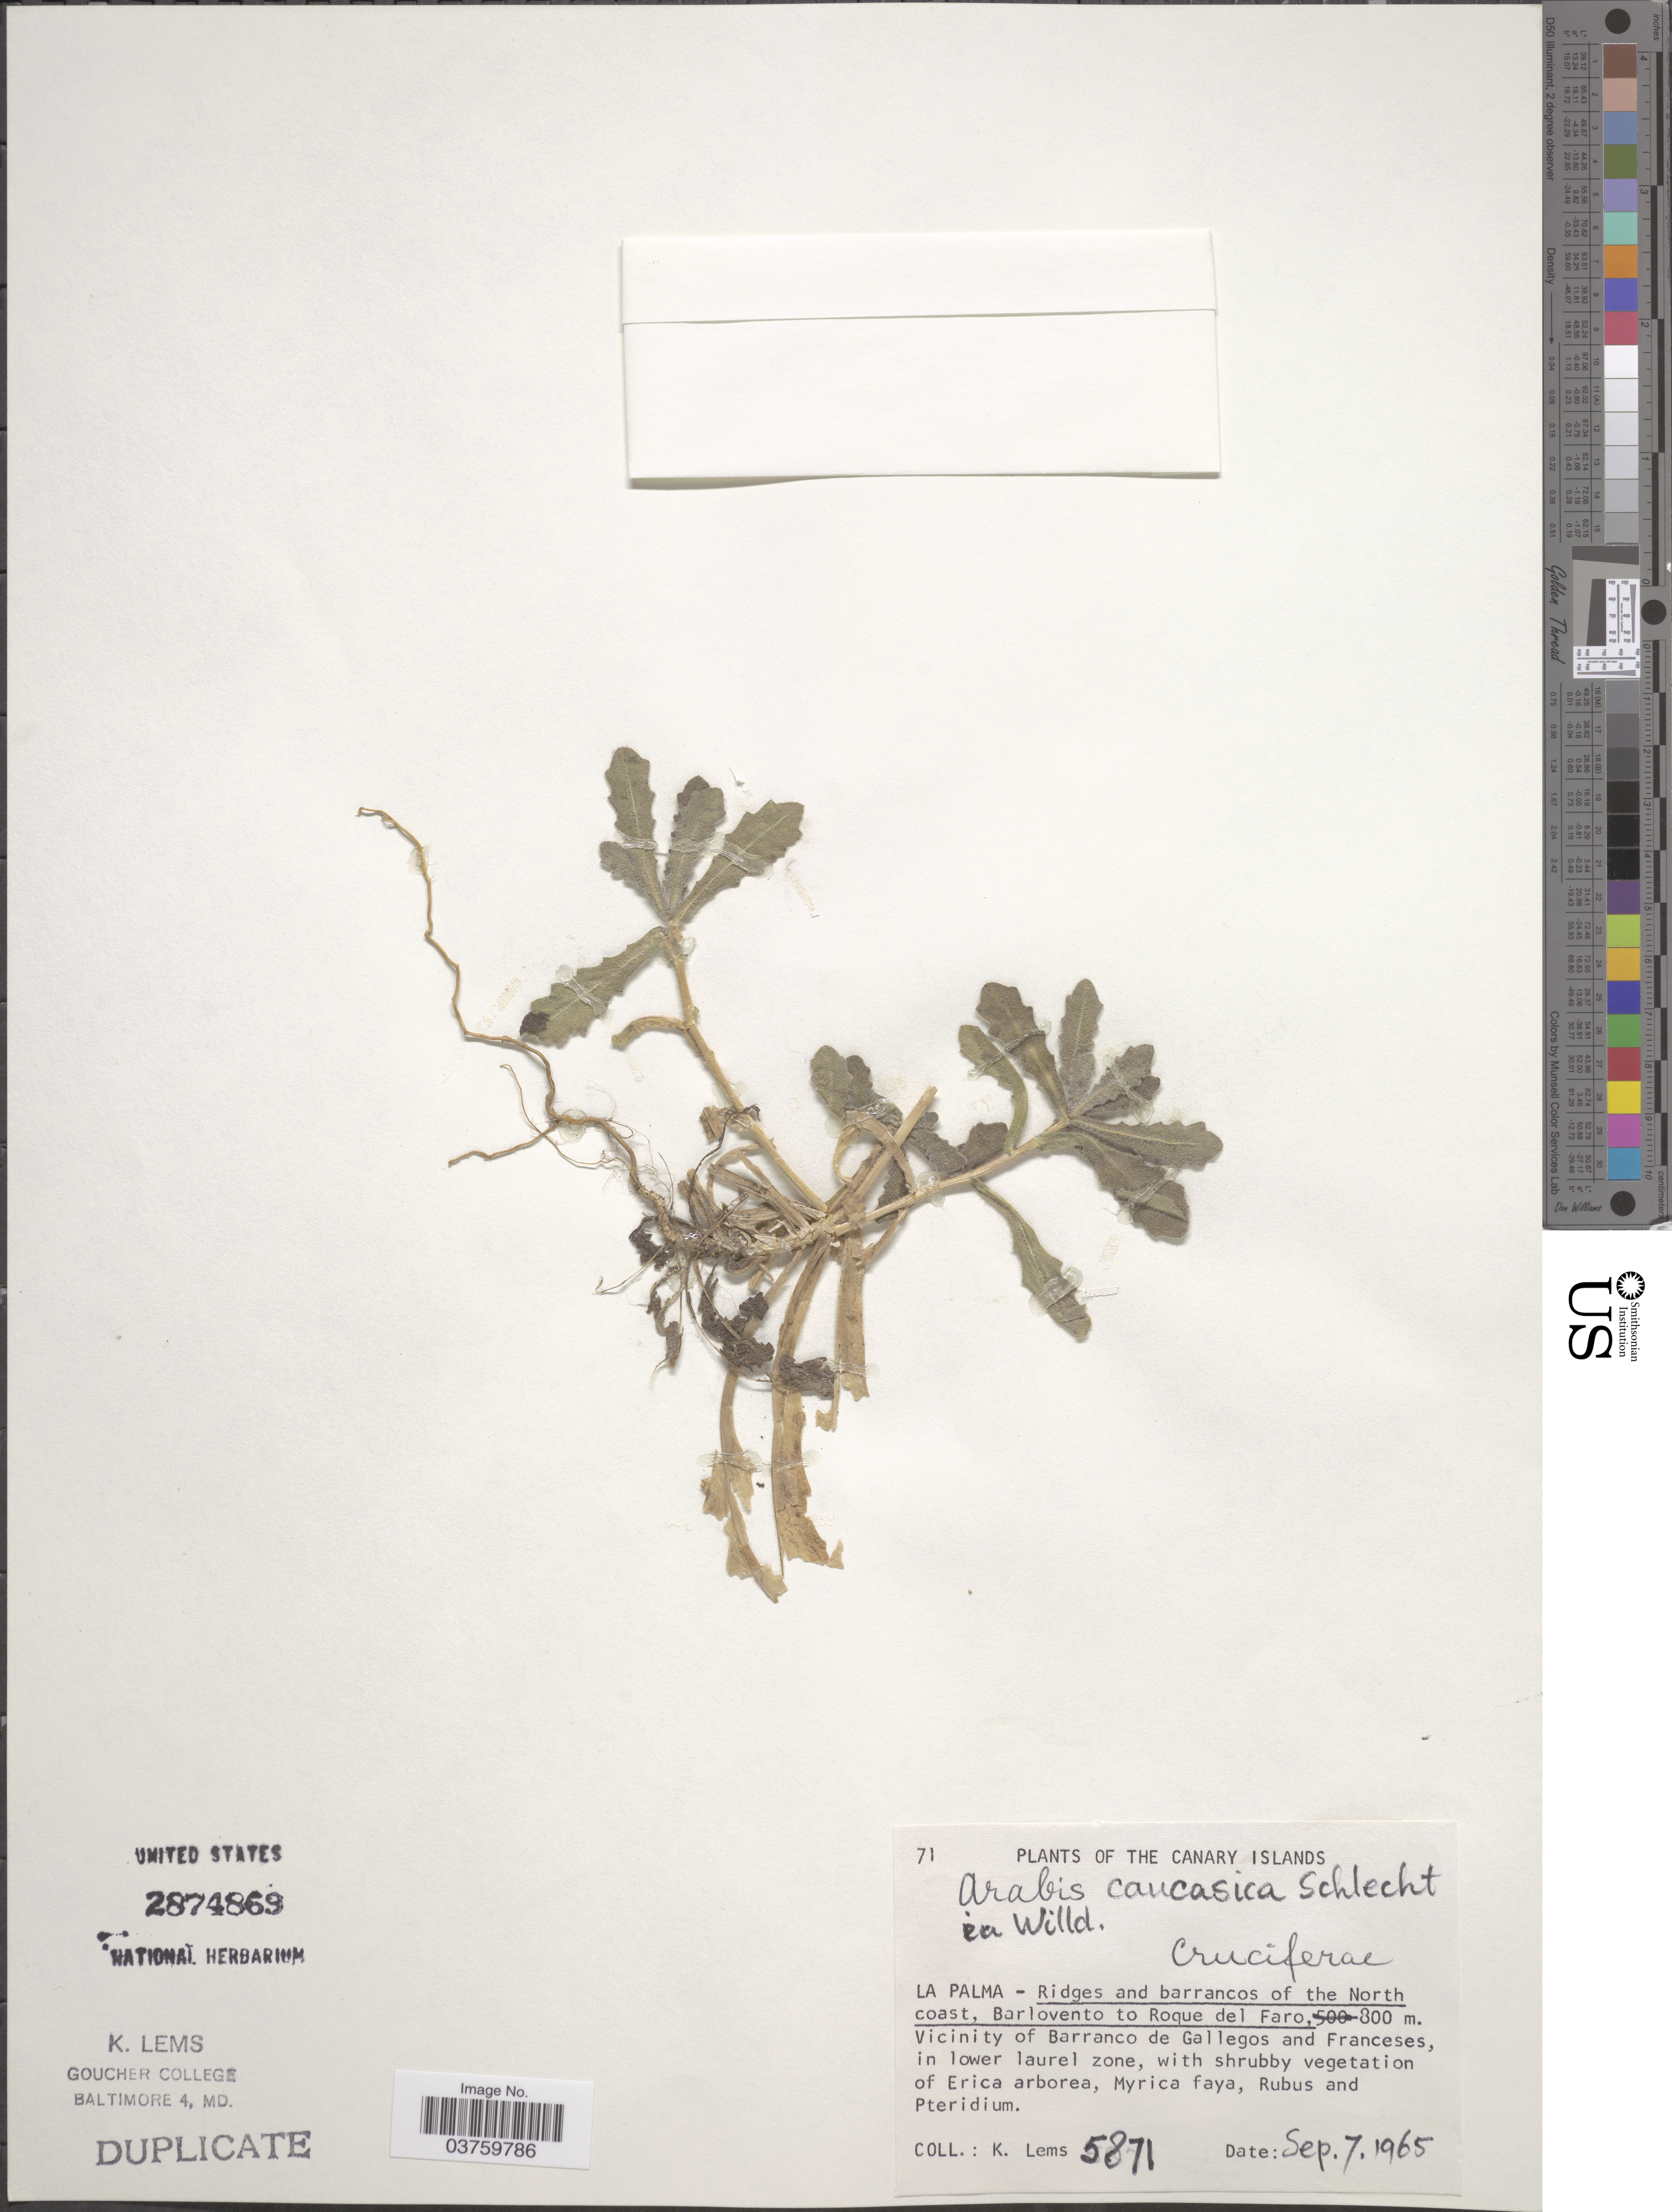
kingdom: Plantae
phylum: Tracheophyta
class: Magnoliopsida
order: Brassicales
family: Brassicaceae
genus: Arabis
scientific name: Arabis albida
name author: Steven ex Fisch.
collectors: K. Lems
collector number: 5871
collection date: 1965-09-07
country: Spain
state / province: Canarias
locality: The Canary Islands. La Palma - Ridges and barrancos of the North coast, Barlovento to Roque del Farso. Vicinity of Barranco de Gallegos and Franceses.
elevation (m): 800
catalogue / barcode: US 2874869